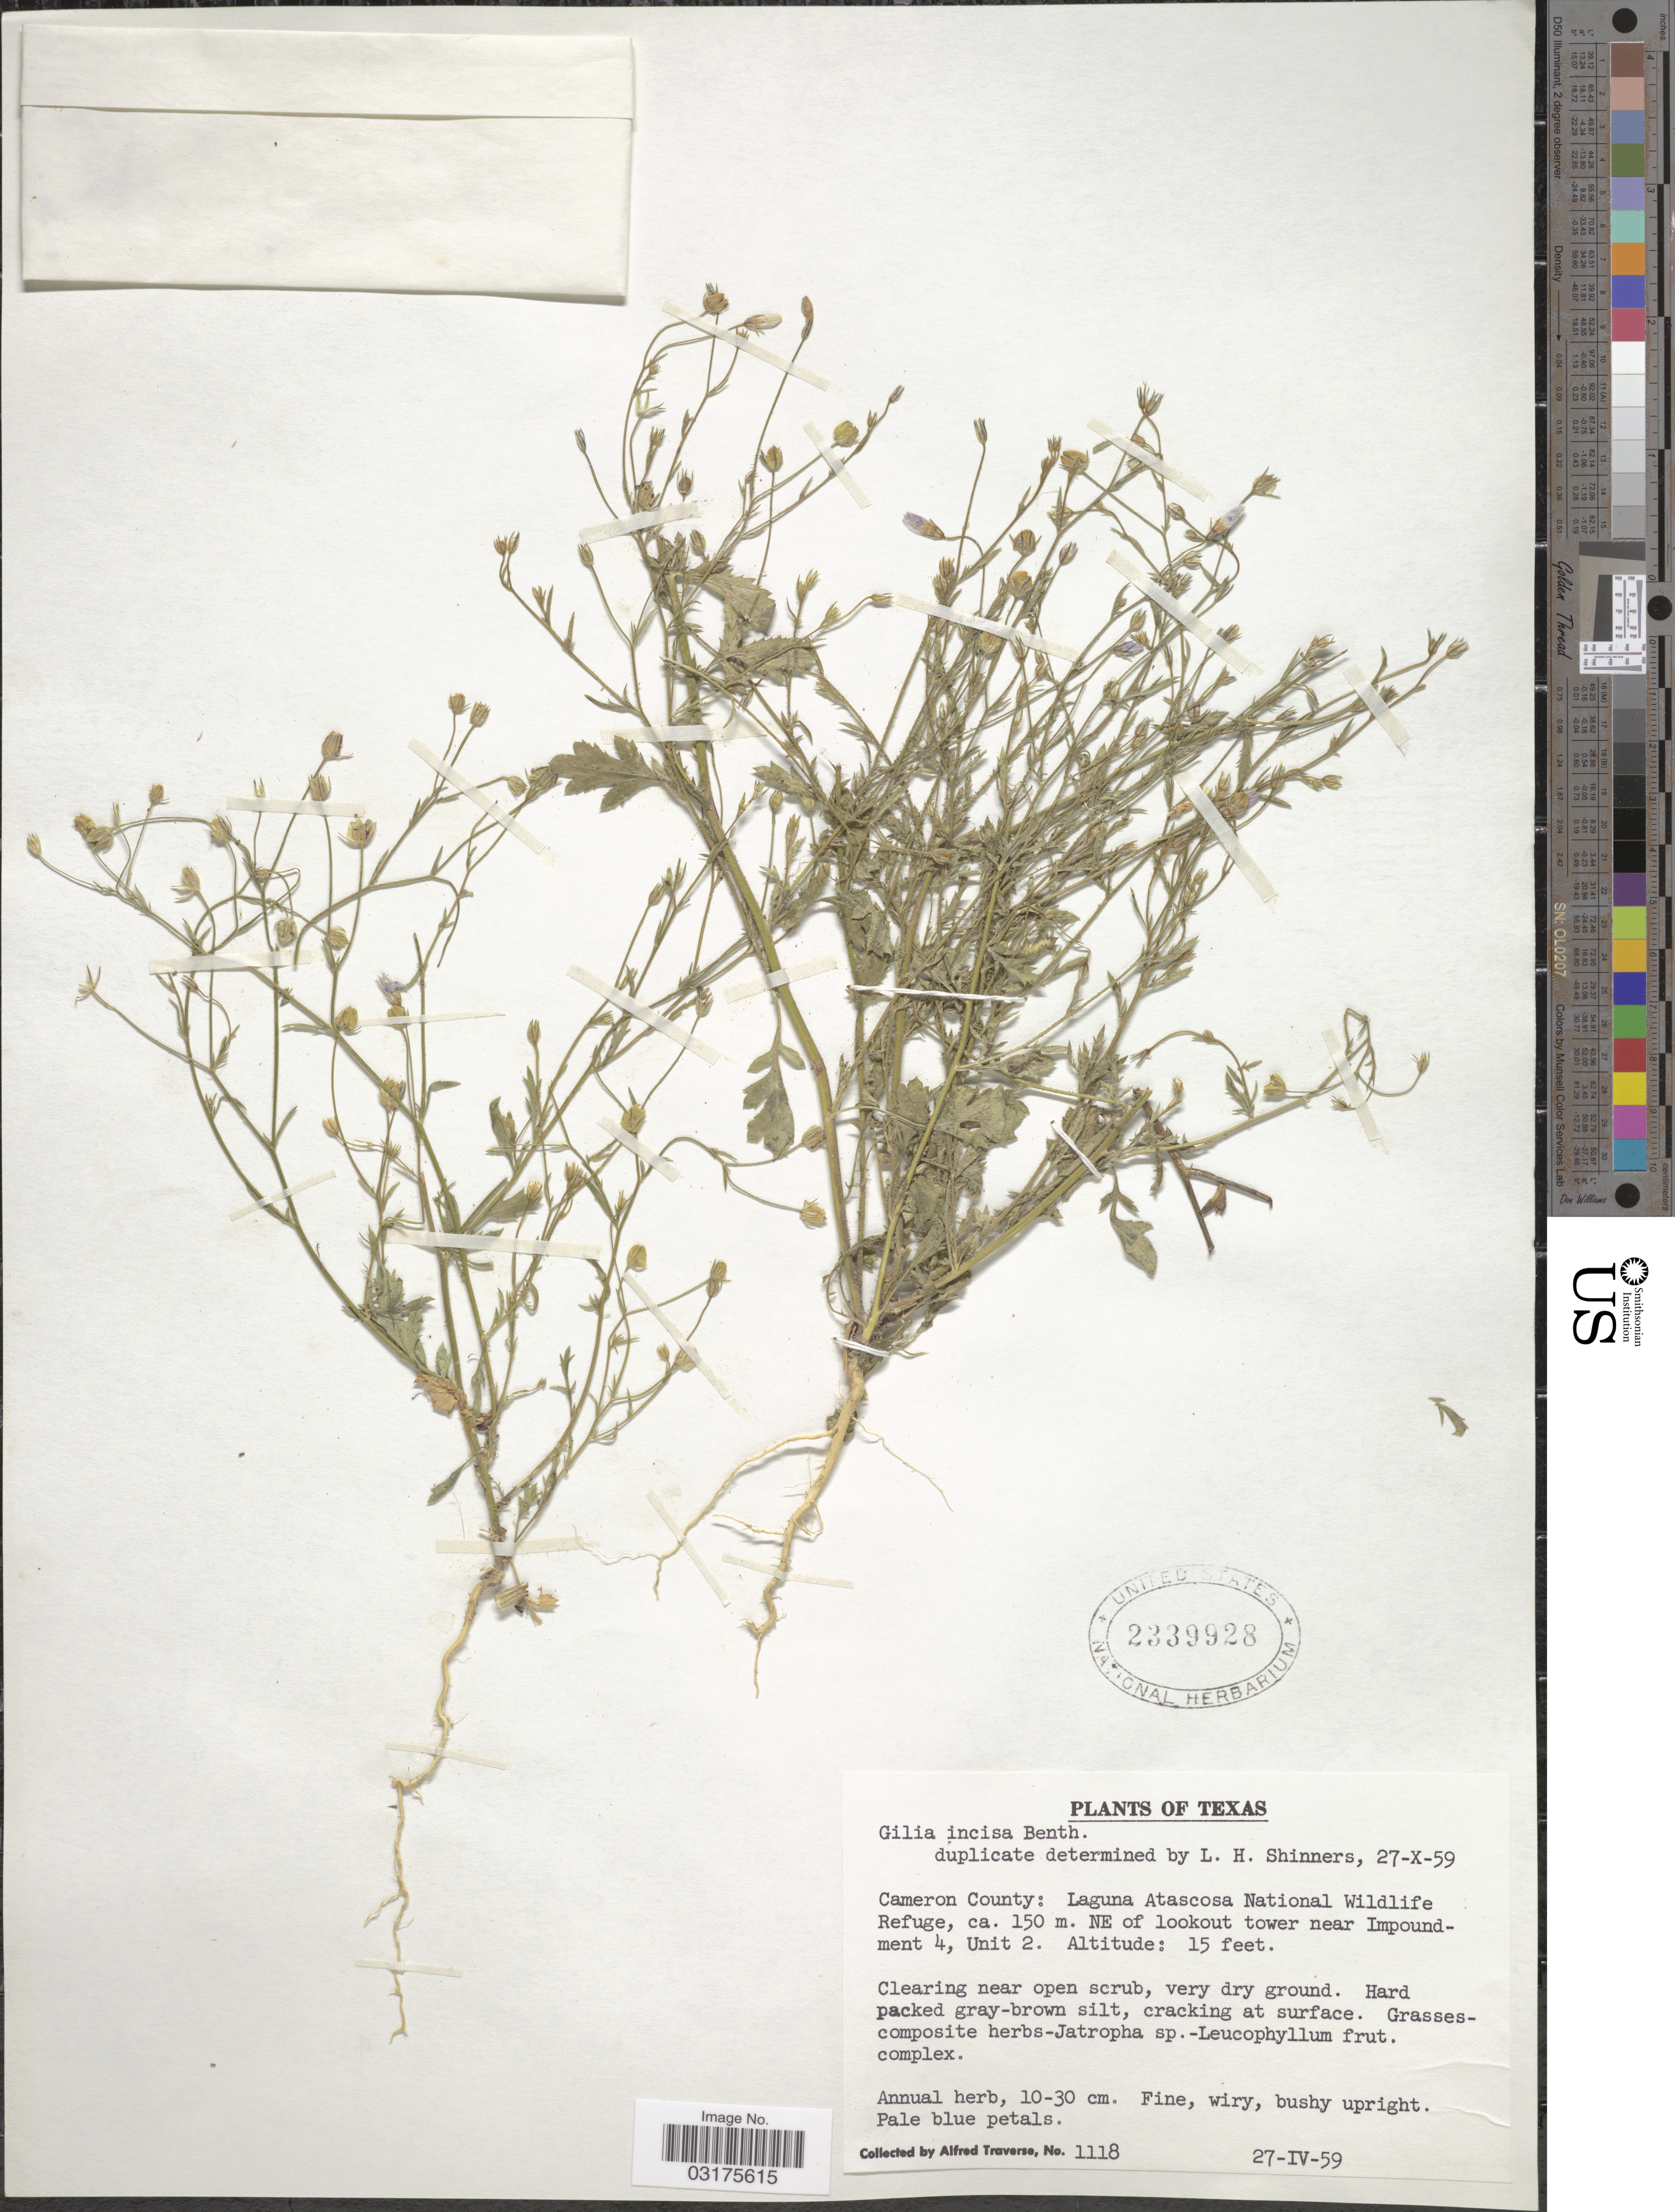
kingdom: Plantae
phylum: Tracheophyta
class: Magnoliopsida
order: Ericales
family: Polemoniaceae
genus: Giliastrum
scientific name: Giliastrum incisum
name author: (Benth.) J.M. Porter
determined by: Strong, Mark T., (BOT), Smithsonian Institution - National Museum of Natural History (UNITED STATES)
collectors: A. Traverse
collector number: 1118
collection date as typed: Transcribed d/m/y: 27/4/59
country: United States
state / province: Texas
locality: Cameron County: Laguna Atascosa National Wildlife Refuge, ca. 150 m. NE of lookout tower near Impoundment, Unit 2.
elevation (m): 5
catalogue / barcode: US 2339928